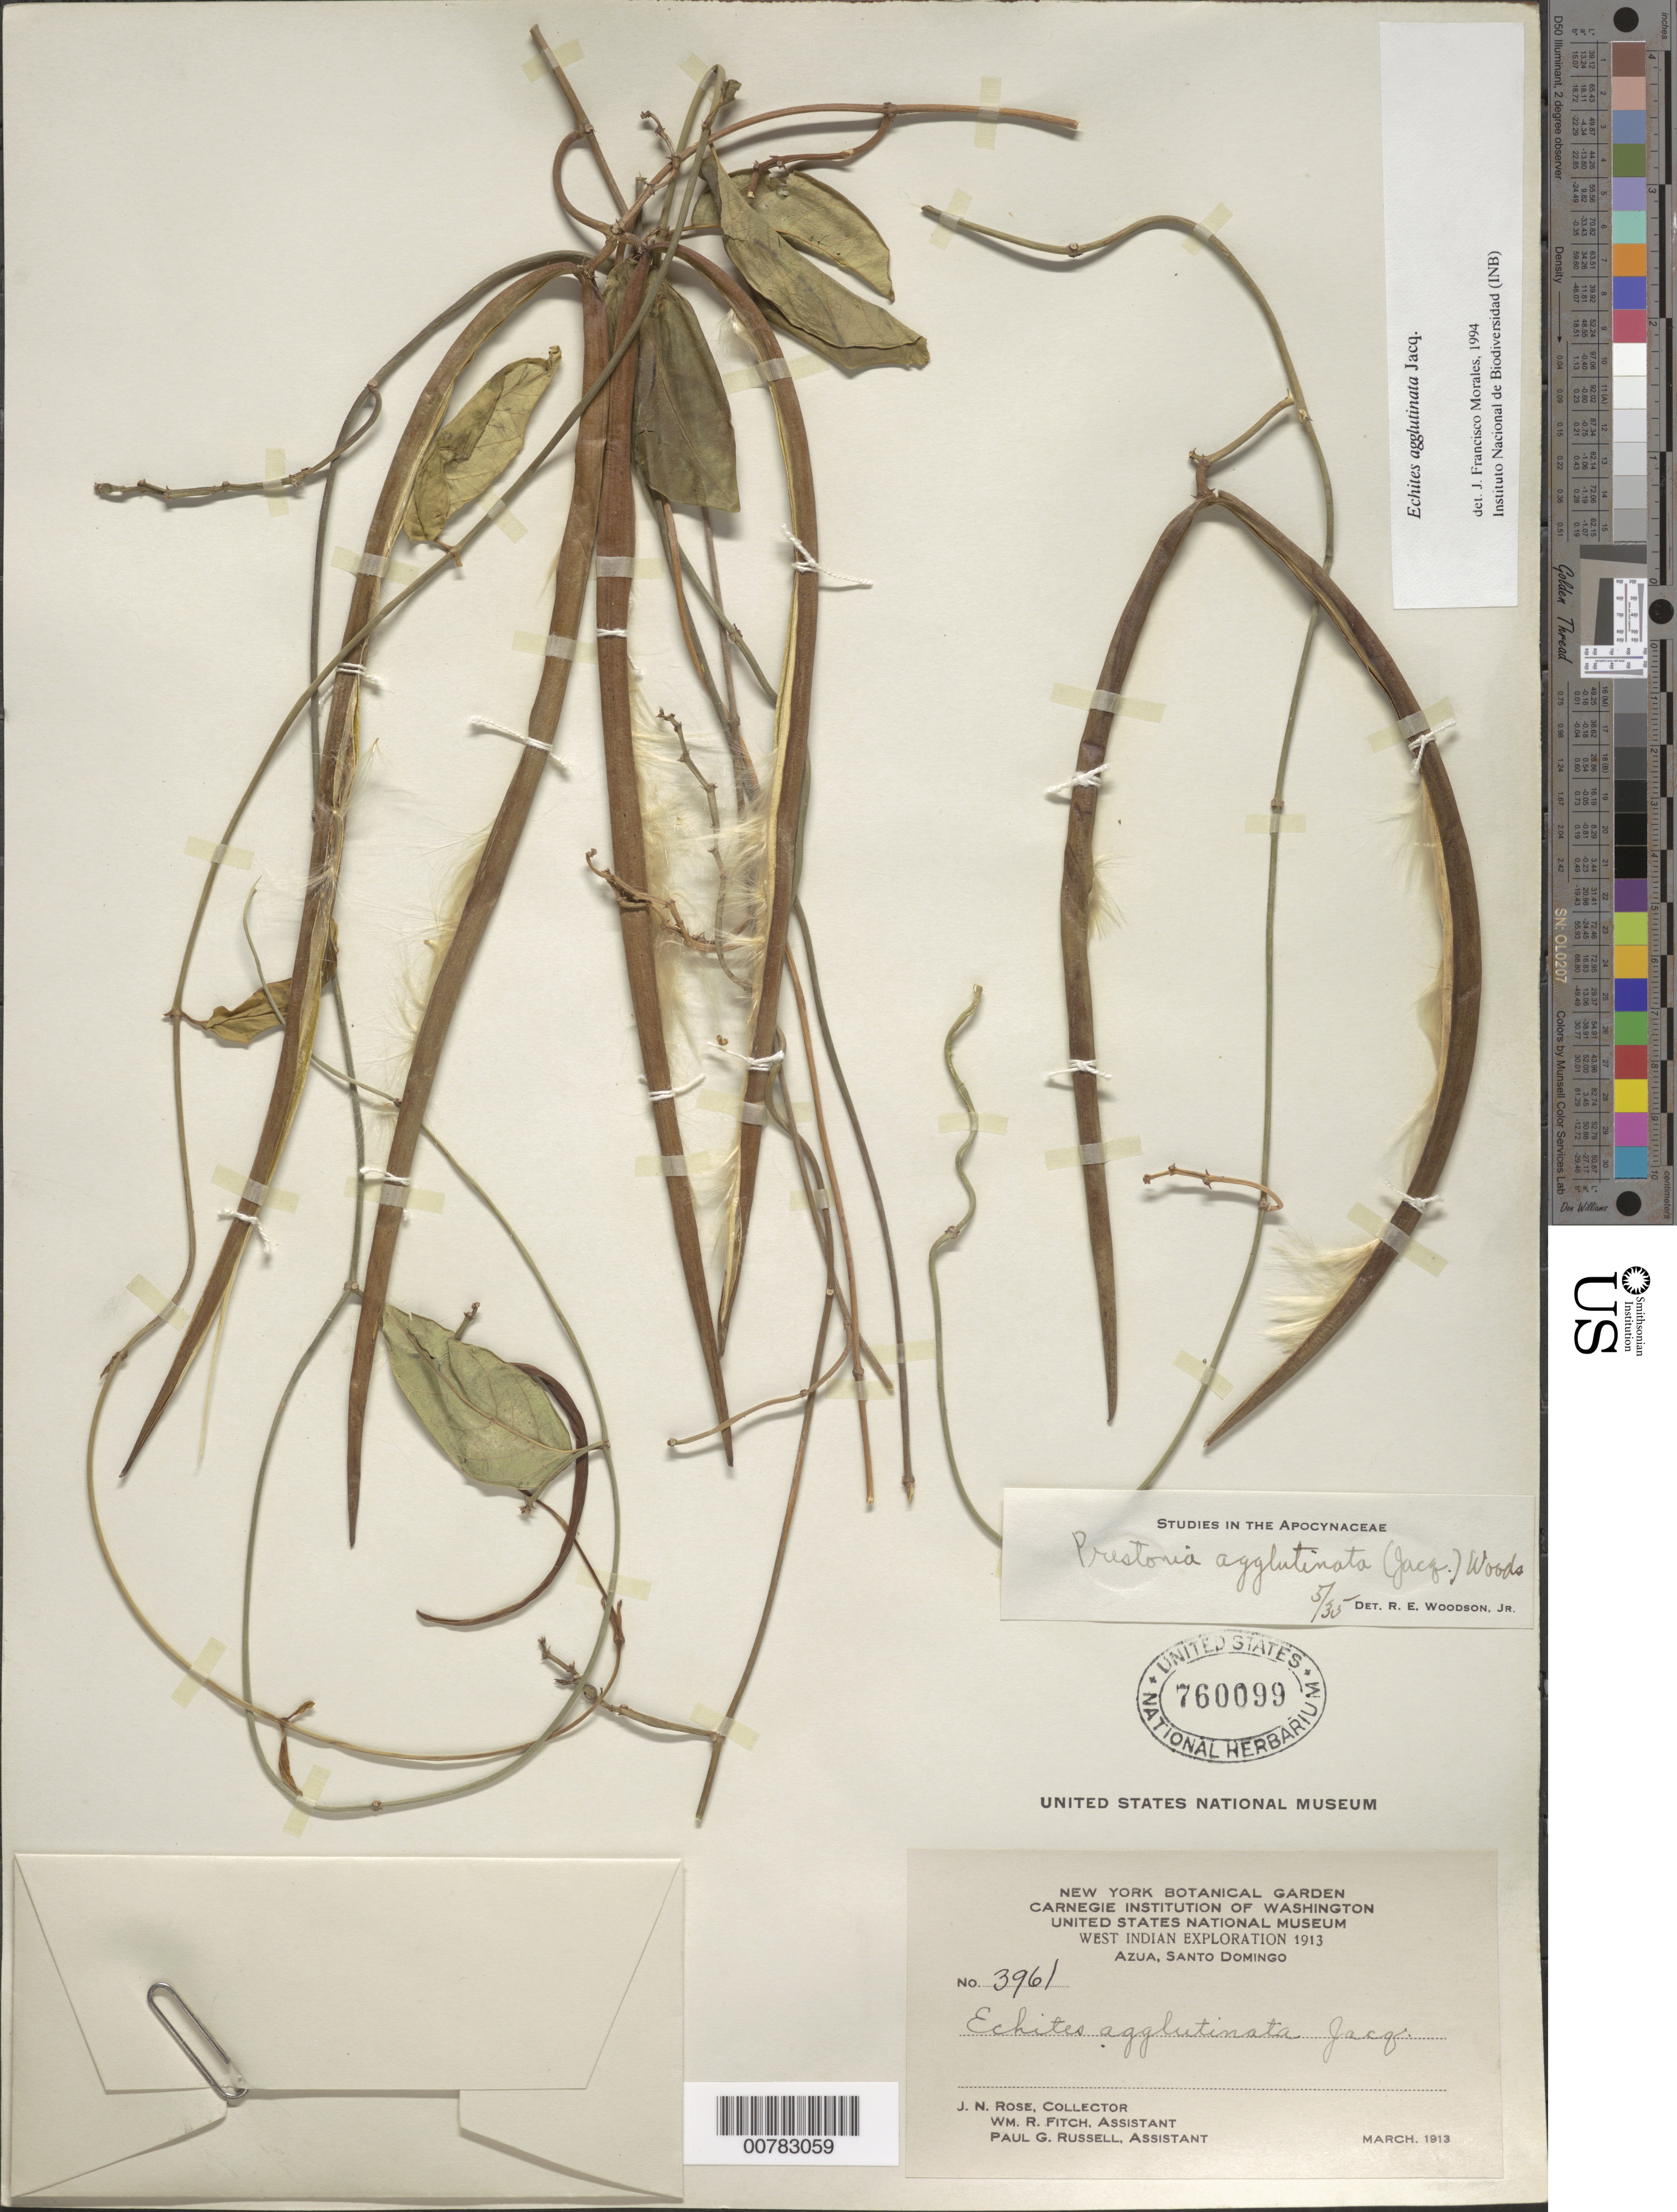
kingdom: Plantae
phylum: Tracheophyta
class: Magnoliopsida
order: Gentianales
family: Apocynaceae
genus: Echites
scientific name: Echites agglutinatus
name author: Jacq.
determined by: Morales, J. F.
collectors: J. N. Rose, W. R. Fitch & P. G. Russell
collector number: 3961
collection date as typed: Mar 1913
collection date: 1913-03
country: Dominican Republic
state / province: Azua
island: Hispaniola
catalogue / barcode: US 760099